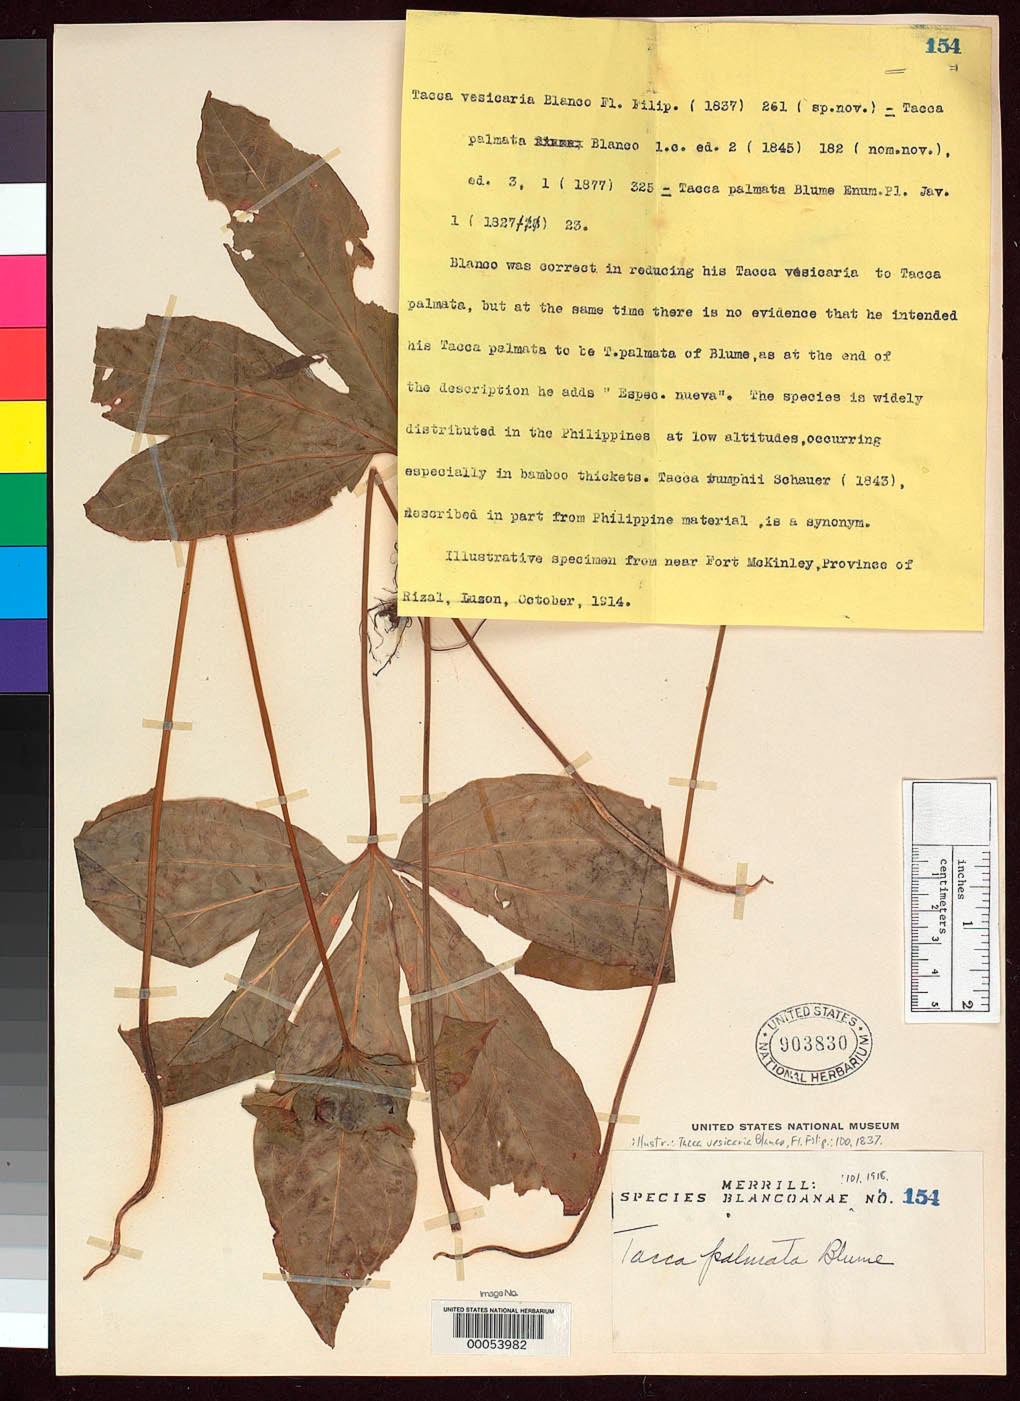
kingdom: Plantae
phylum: Tracheophyta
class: Liliopsida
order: Dioscoreales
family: Dioscoreaceae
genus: Tacca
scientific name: Tacca versicaria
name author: Blanco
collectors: F. Blanco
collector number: Sp. Blancoan. 0154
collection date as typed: Oct 1914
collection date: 1914-10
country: Philippines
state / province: National Capital Region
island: Luzon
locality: Near fort mckinley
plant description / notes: =Tacca palmata Blume, cited by E.D. Merrill, Sp. Blancoan. 100. 1918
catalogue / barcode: US 903830